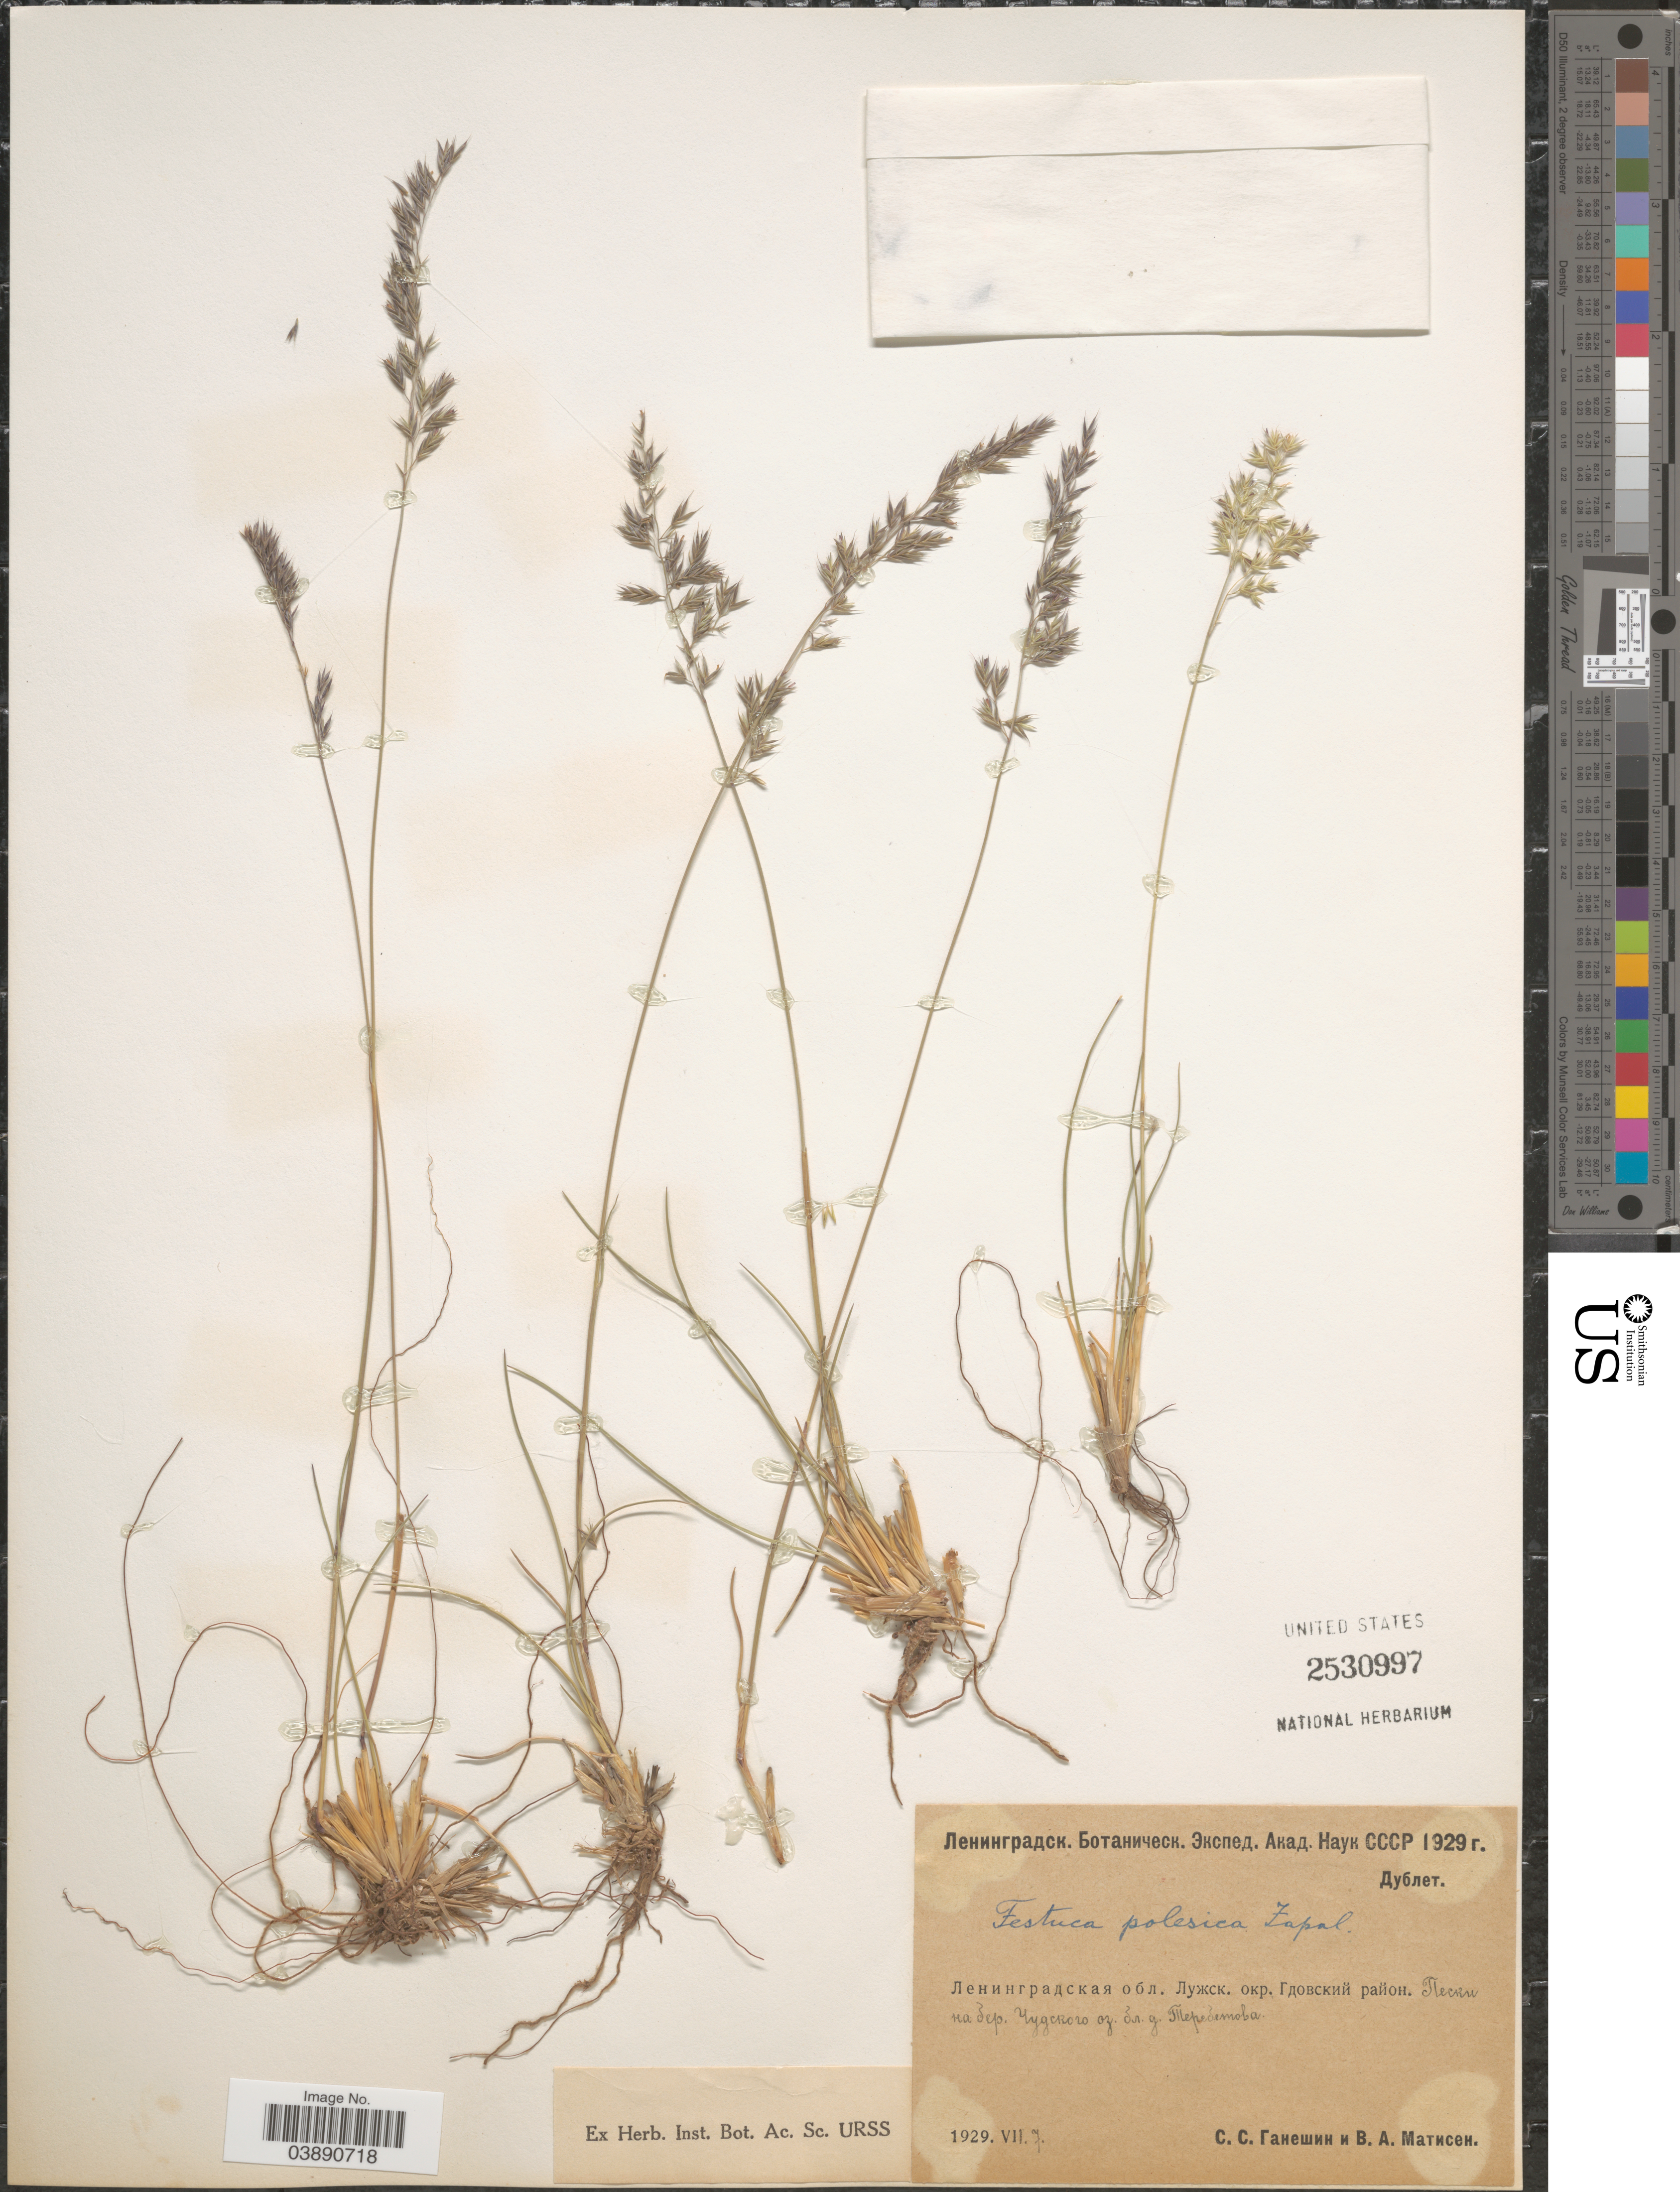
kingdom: Plantae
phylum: Tracheophyta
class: Liliopsida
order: Poales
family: Poaceae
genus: Festuca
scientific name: Festuca beckeri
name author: (Hack.) Trautv.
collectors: S. Ganeshin & V. Matisen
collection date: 1929-07-07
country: Russian Federation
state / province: Pskov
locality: Gdovskiy District, shore of Lake Chudskoye, near village Terebishche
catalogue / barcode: US 2530997